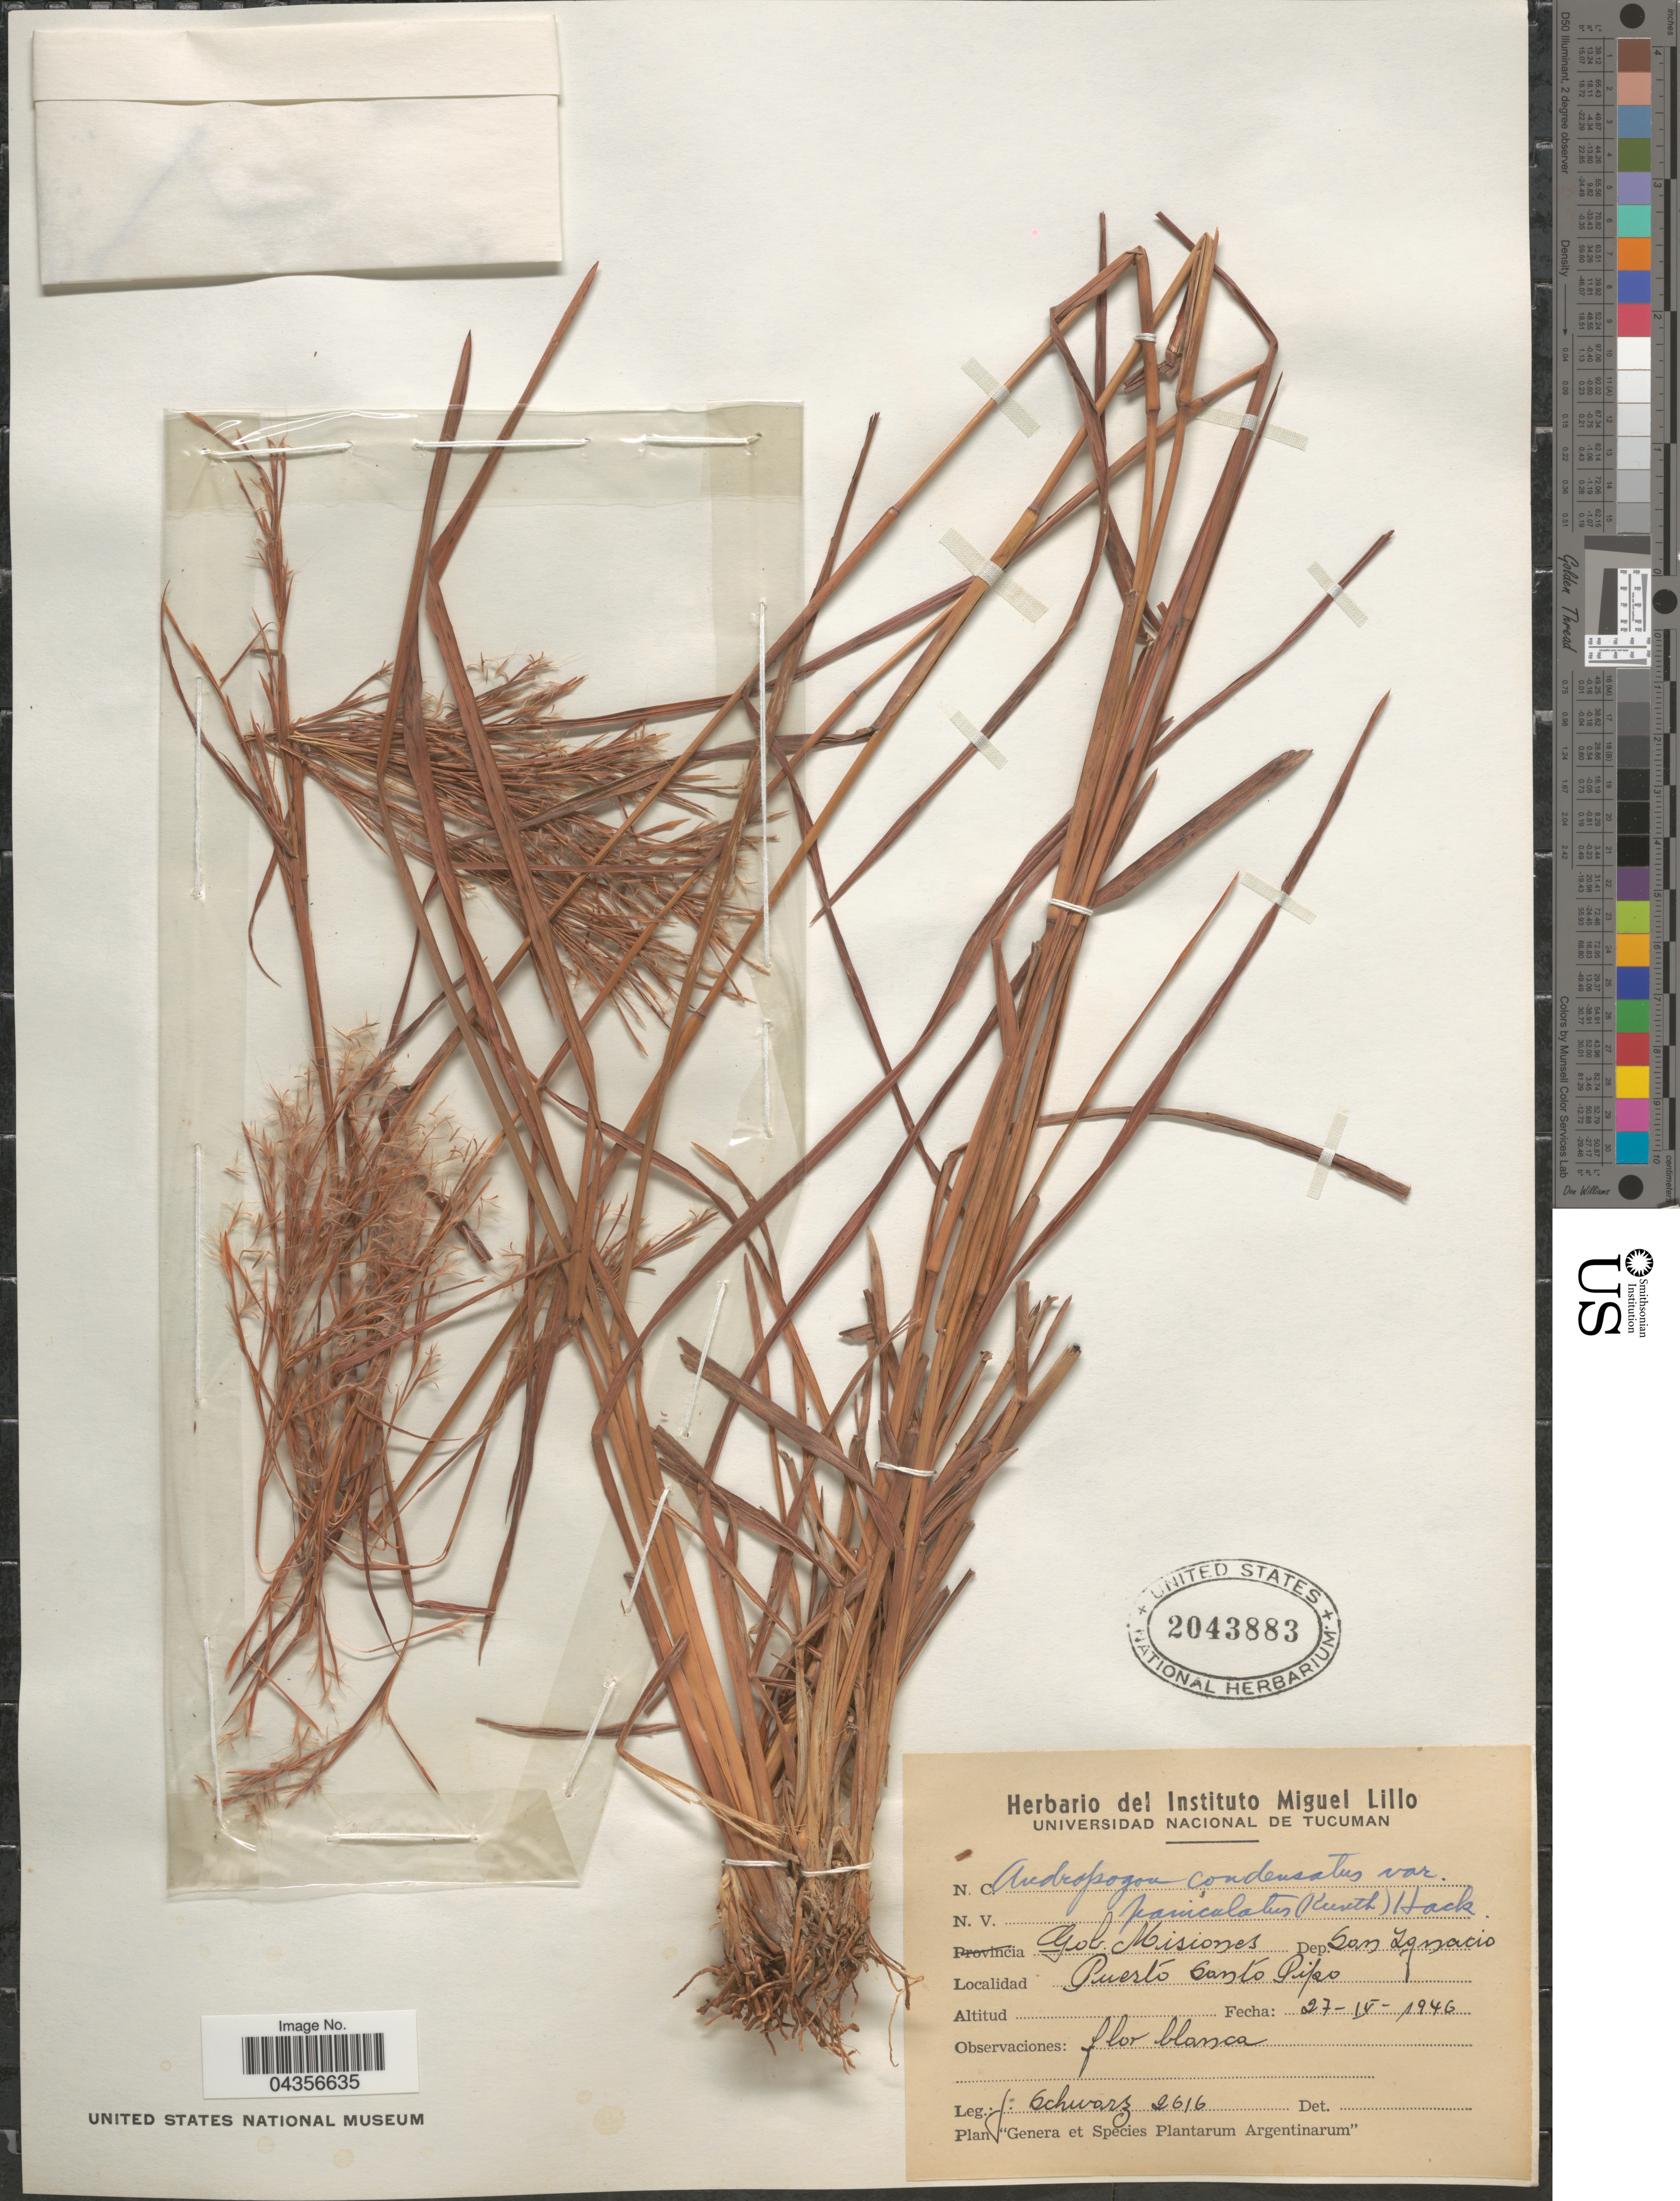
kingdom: Plantae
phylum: Tracheophyta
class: Liliopsida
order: Poales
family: Poaceae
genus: Schizachyrium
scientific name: Schizachyrium microstachyum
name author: (Desv. ex Ham.) Roseng. et al.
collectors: J. Schwarz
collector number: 2616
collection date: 1946-04-27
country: Argentina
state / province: Misiones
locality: Gob. Misiones. Dep. San Ignacio. Puerto Santo Pipo.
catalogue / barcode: US 2043883